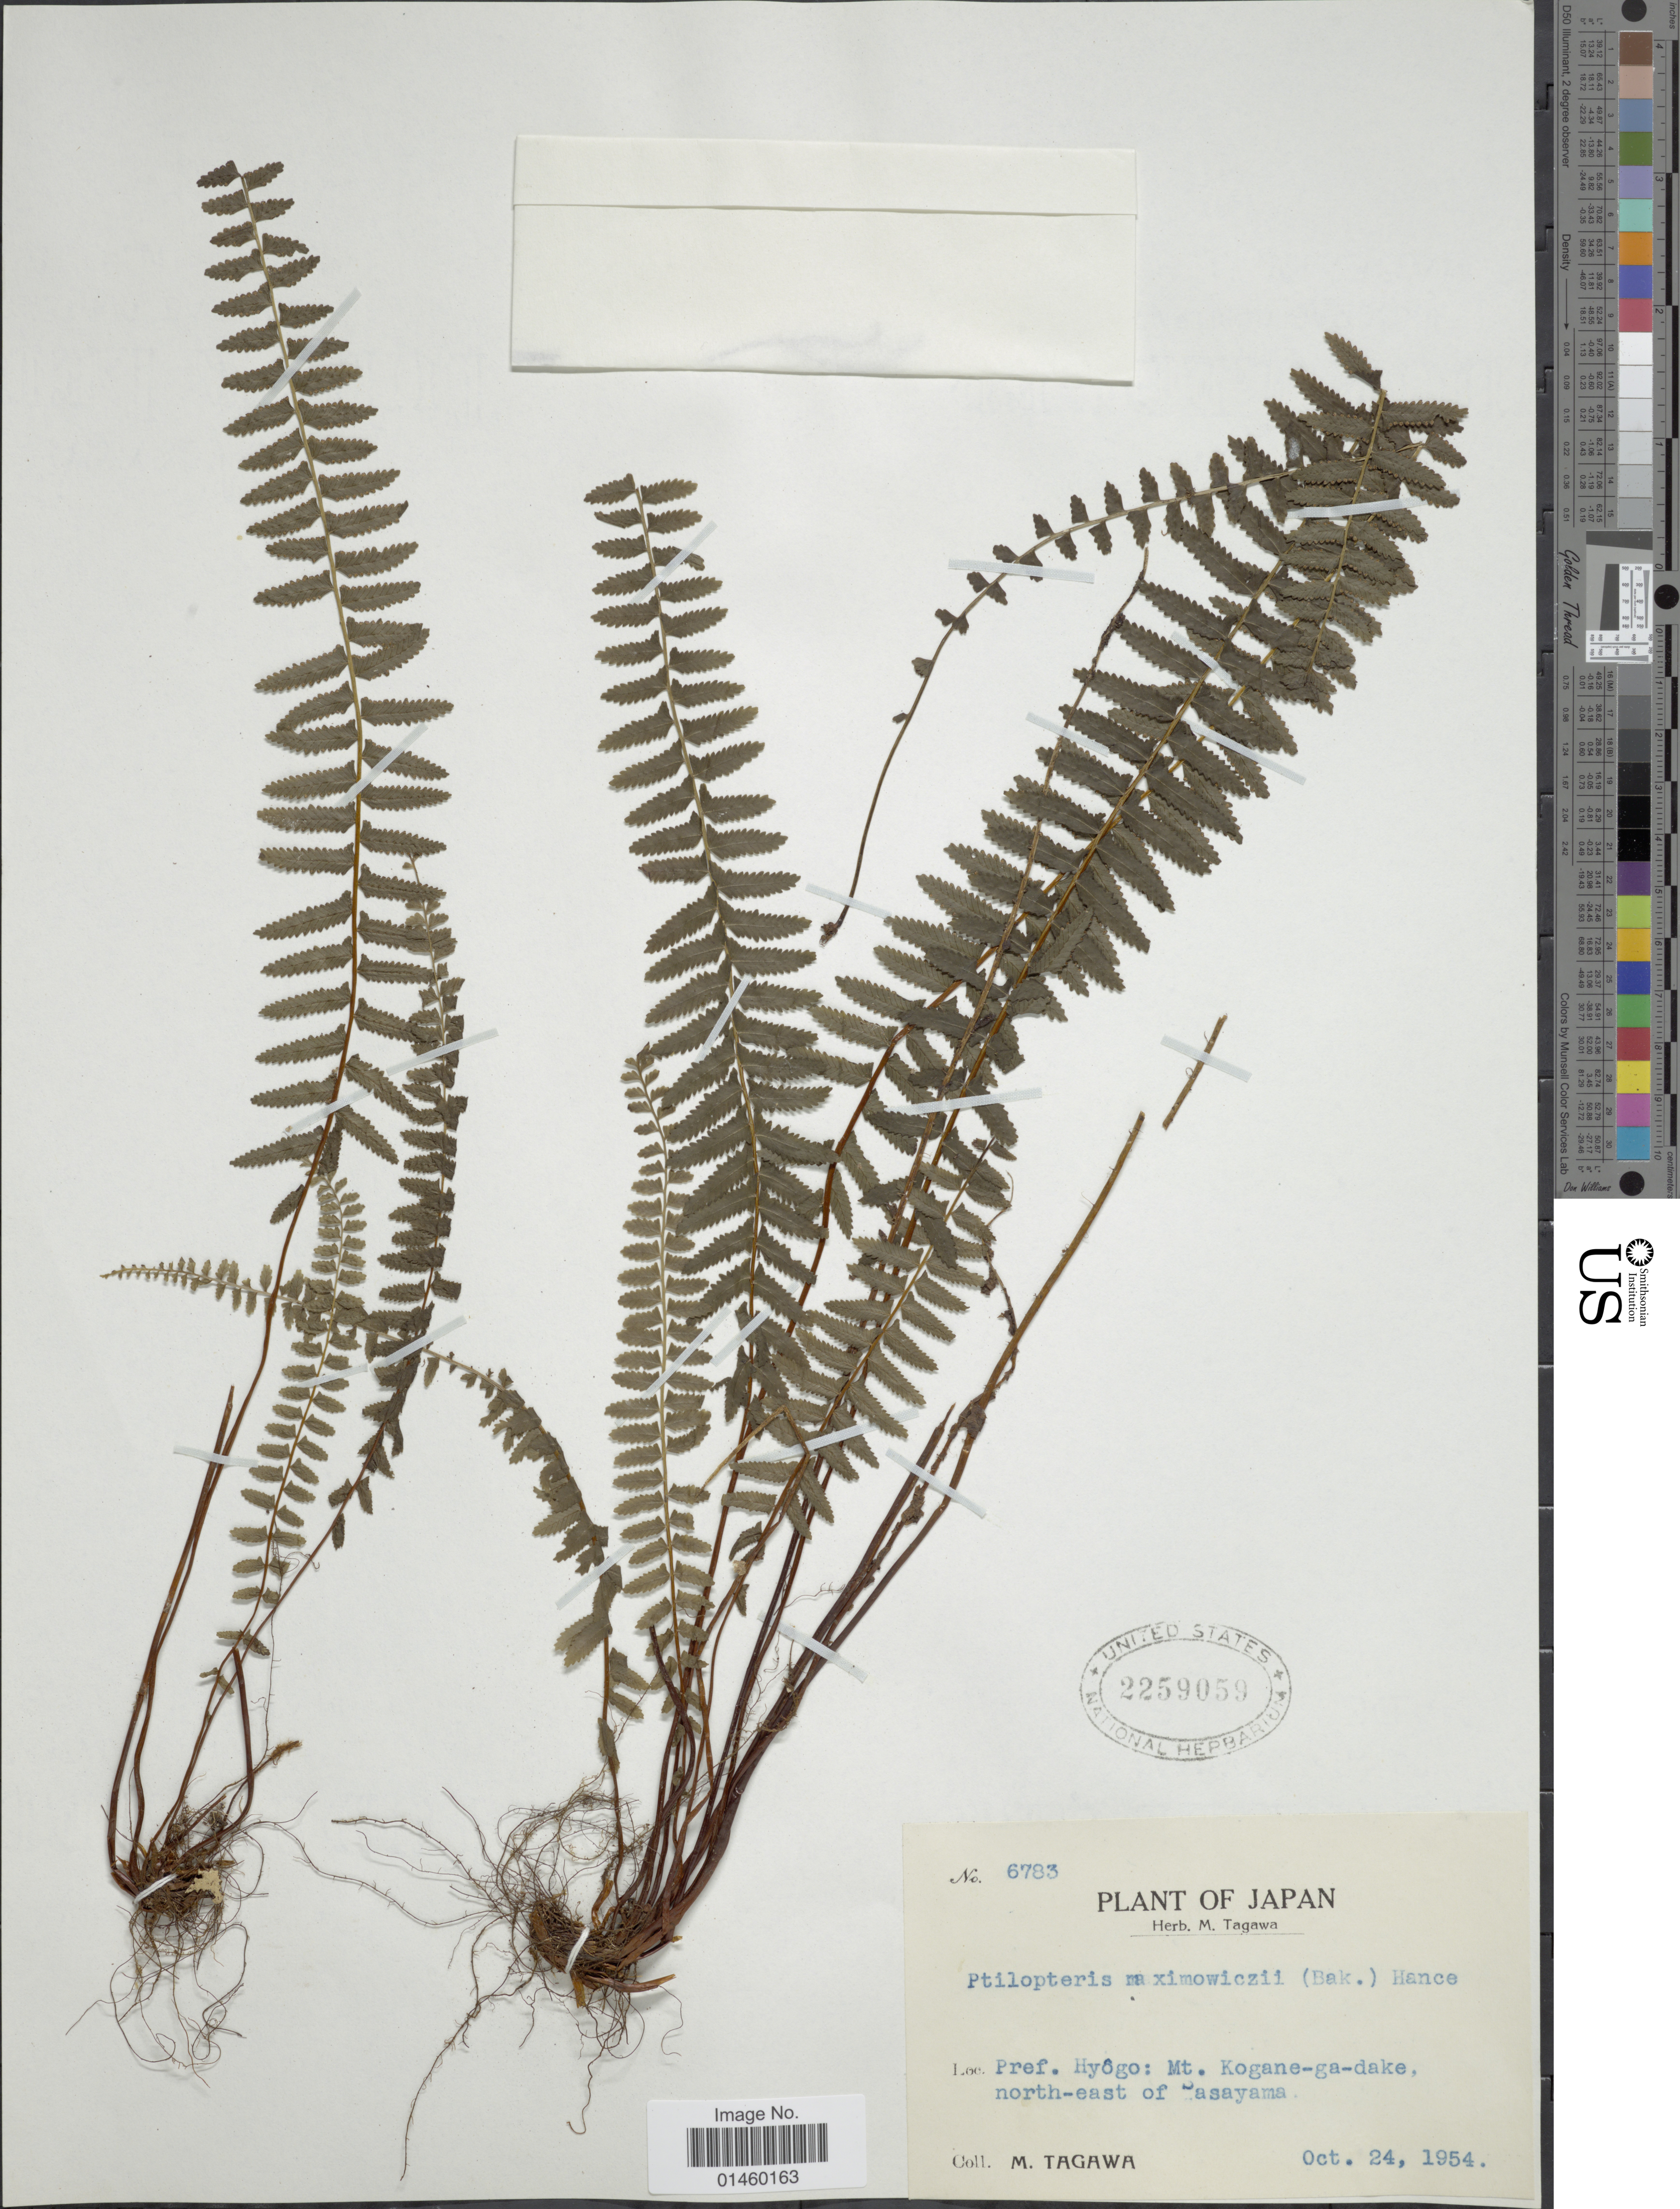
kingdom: Plantae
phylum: Tracheophyta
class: Polypodiopsida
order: Polypodiales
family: Dennstaedtiaceae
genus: Monachosorum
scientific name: Monachosorum maximowiczii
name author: (Baker) Hayata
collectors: M. Tagawa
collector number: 6783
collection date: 1954-10-24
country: Japan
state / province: Hyogo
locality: Pref. Hyogo: Mt. Kogane-ga-dake, north-east of Sasayama.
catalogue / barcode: US 2259059